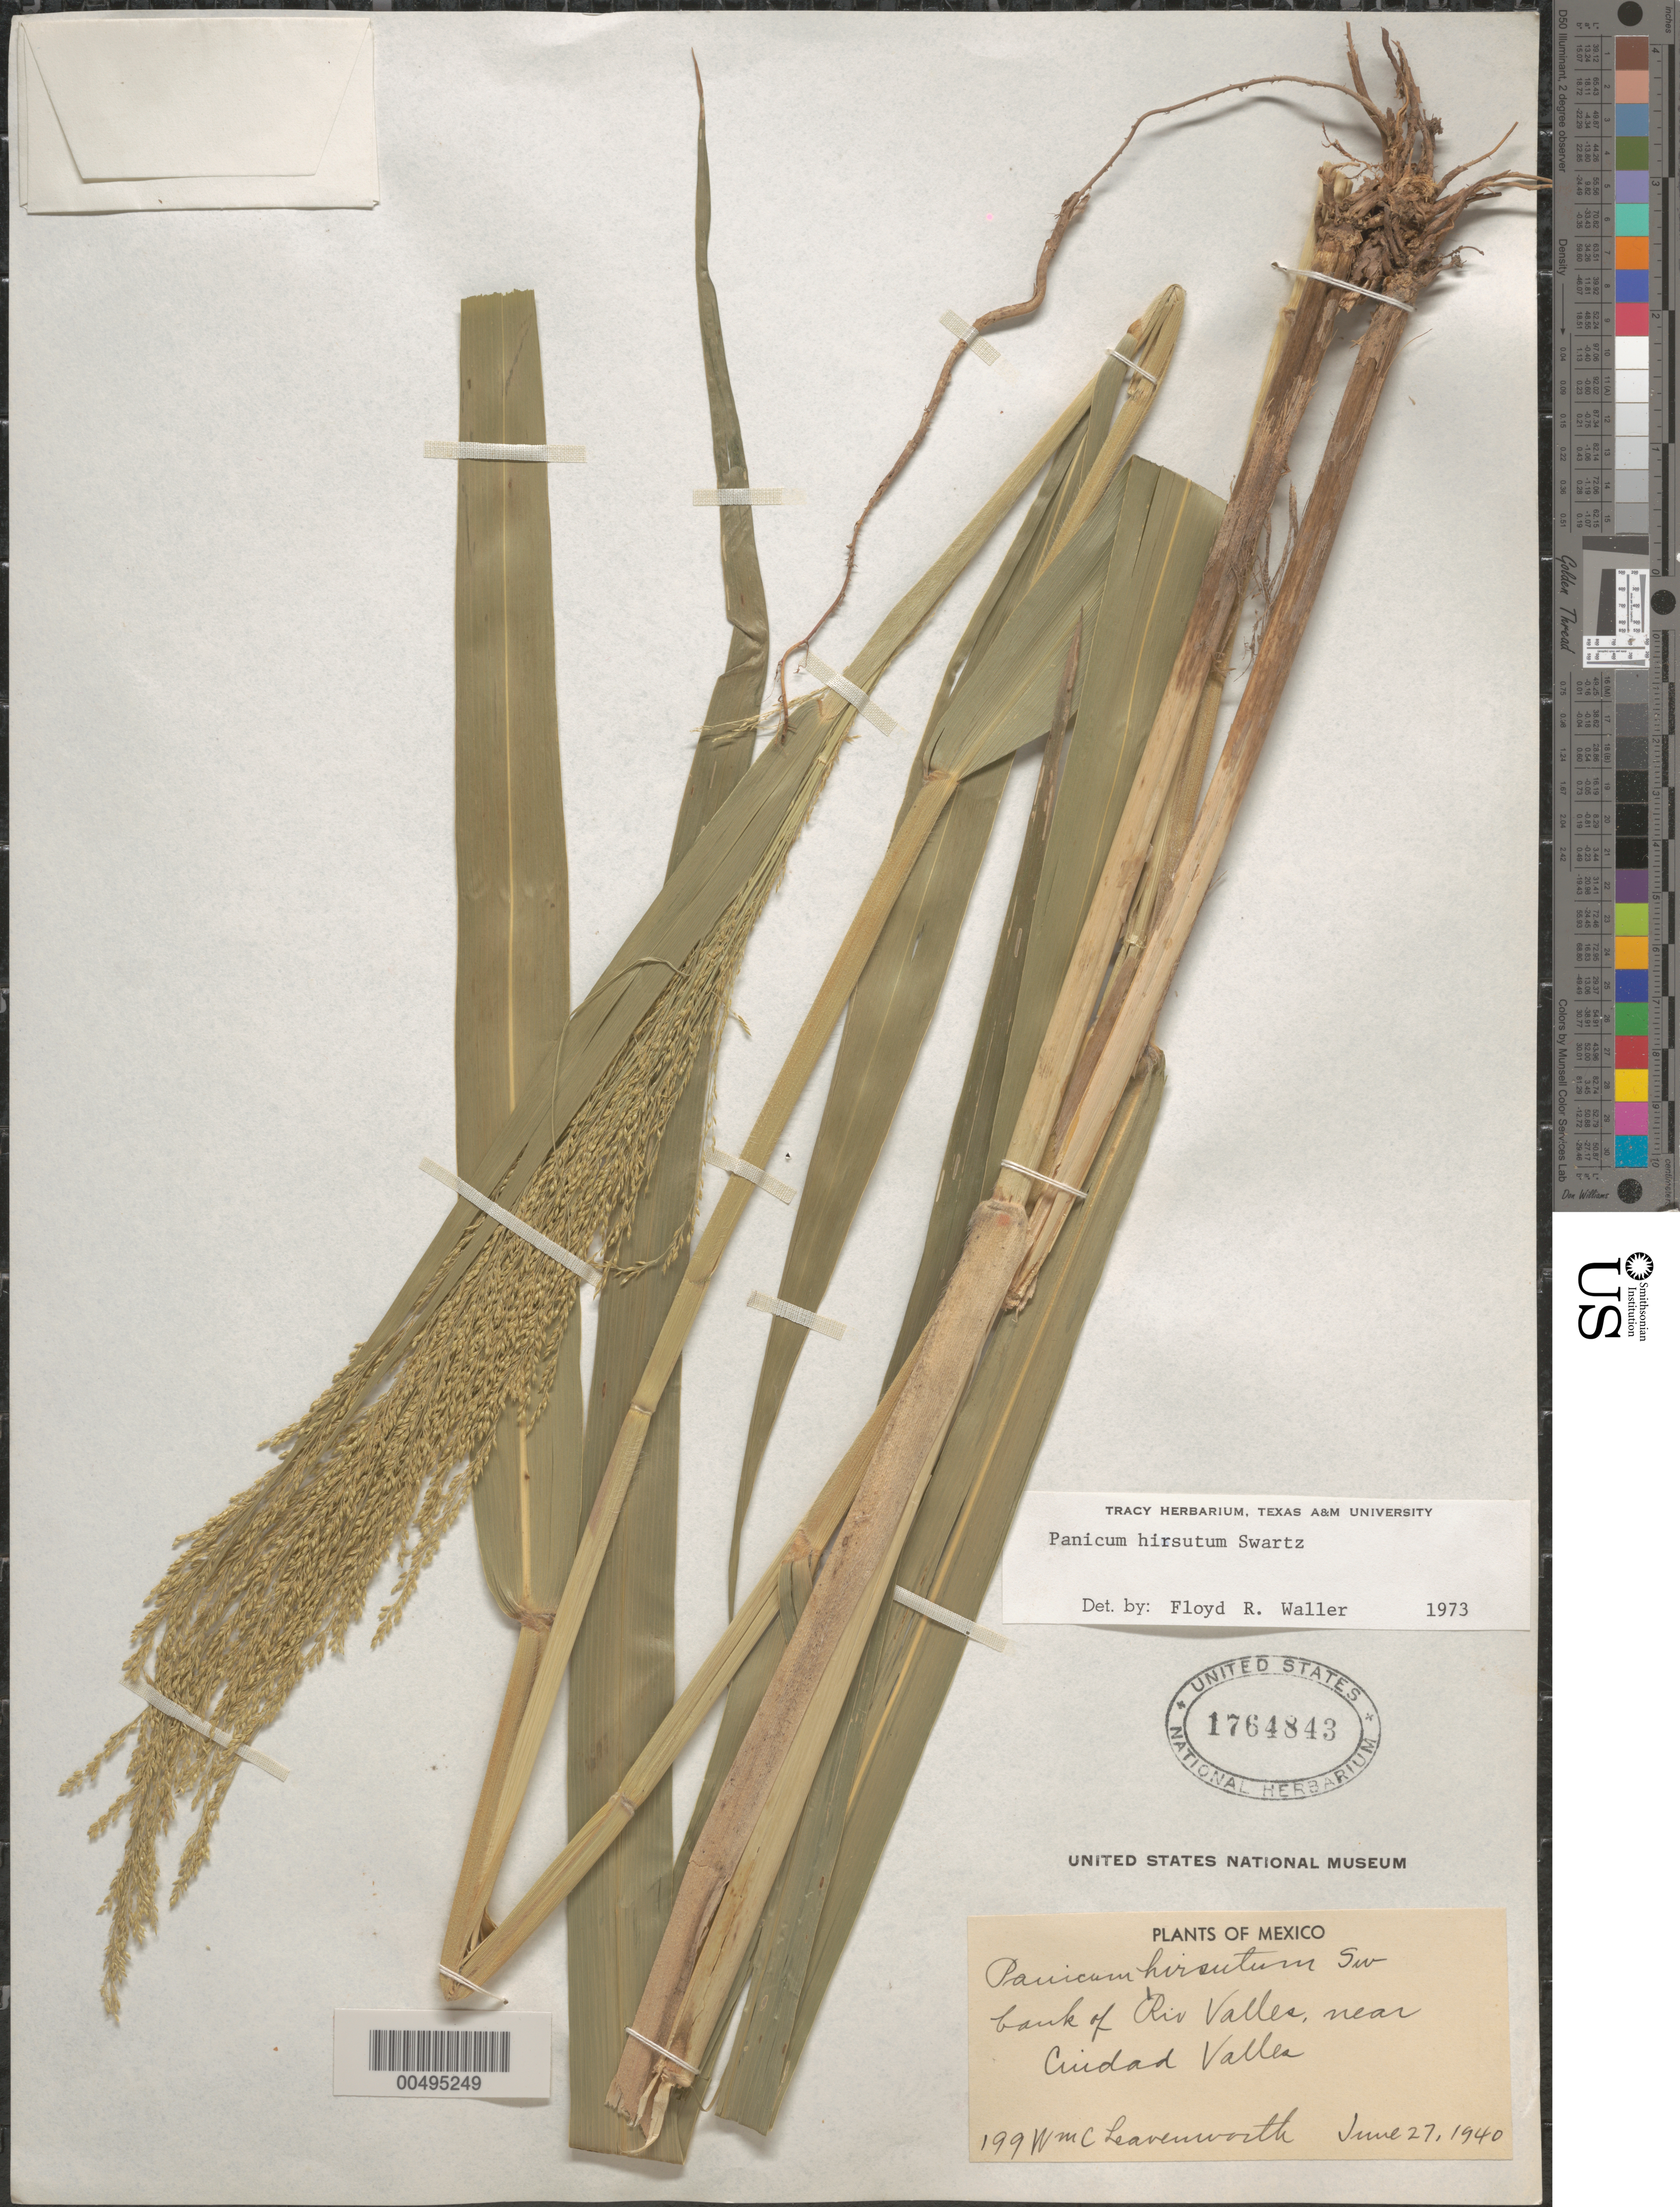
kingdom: Plantae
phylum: Tracheophyta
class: Liliopsida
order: Poales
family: Poaceae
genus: Panicum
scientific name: Panicum hirsutum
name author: Sw.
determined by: Waller, F. R.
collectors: W. C. Leavenworth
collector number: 199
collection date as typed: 27 Jun 1940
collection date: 1940-06-27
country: Mexico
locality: Bank of Rio Valles, near Ciudad Valles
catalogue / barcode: US 1764843